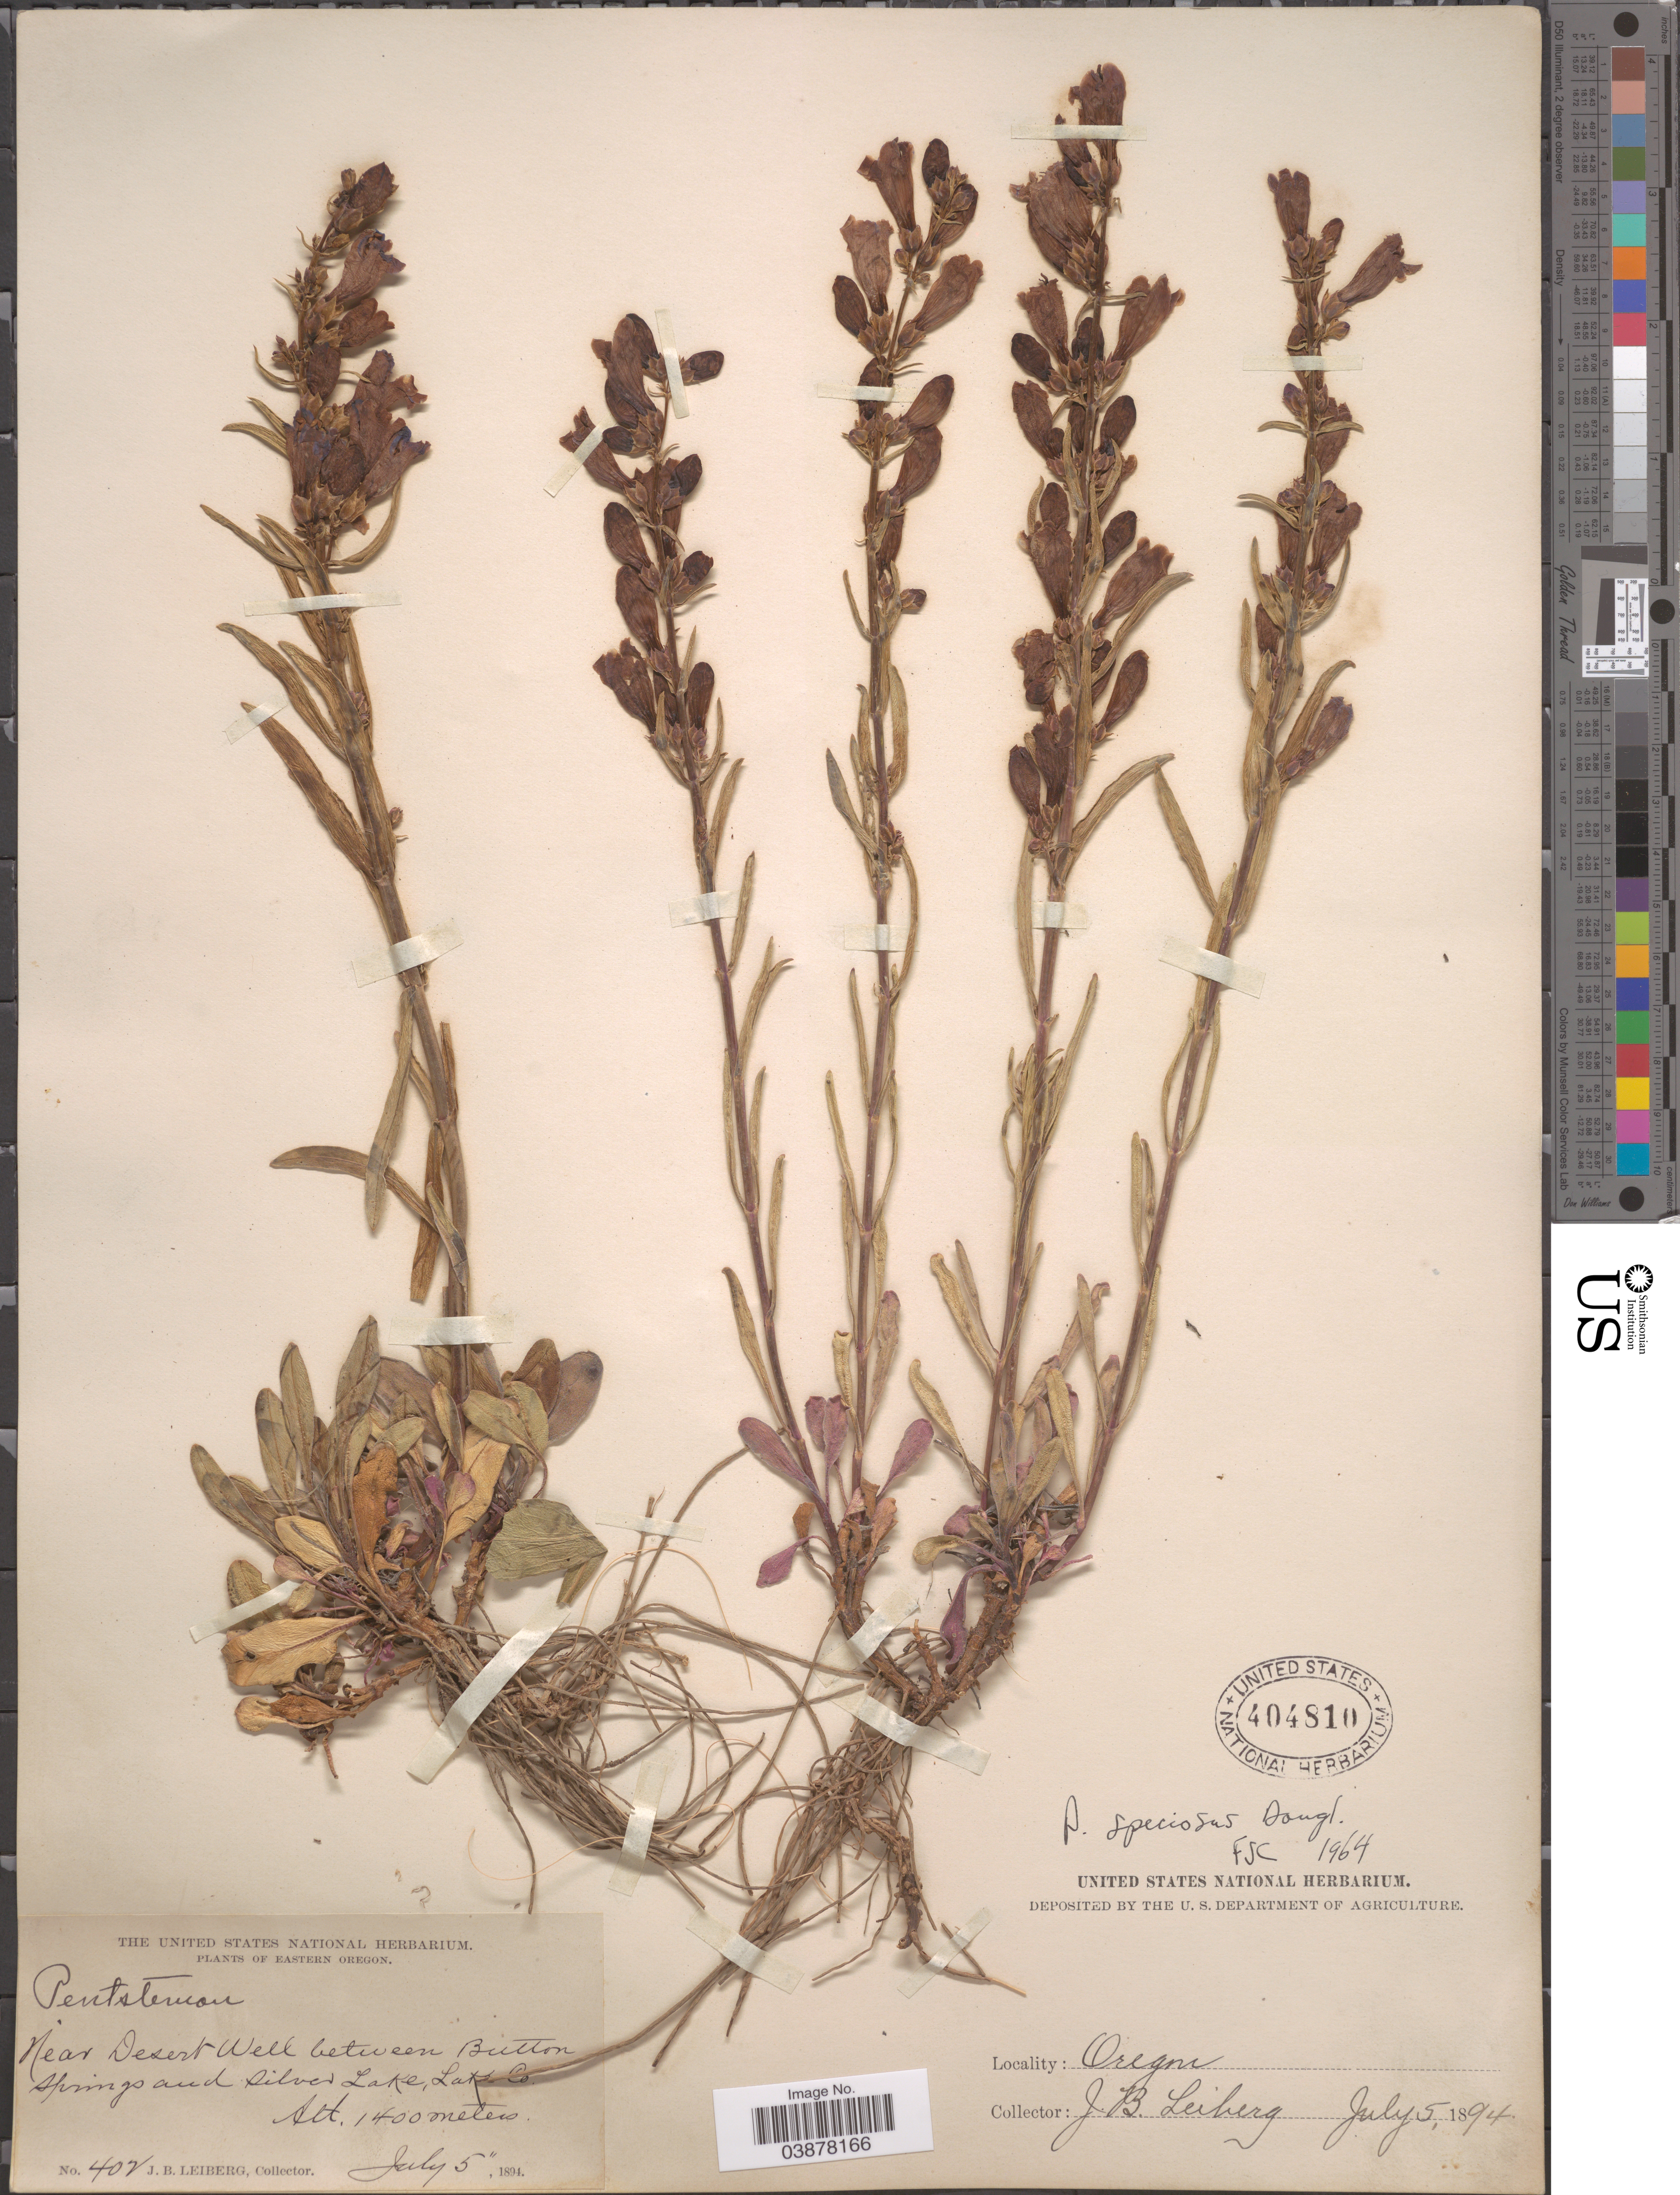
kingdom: Plantae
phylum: Tracheophyta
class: Magnoliopsida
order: Lamiales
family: Plantaginaceae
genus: Penstemon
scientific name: Penstemon speciosus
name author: Douglas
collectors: J. B. Leiberg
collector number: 402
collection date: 1894-07-05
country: United States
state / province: Oregon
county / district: Lake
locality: Eastern Oregon. Near Desert Well between Button Springs and Silver Lake, Lake Co.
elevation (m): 1400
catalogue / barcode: US 404810